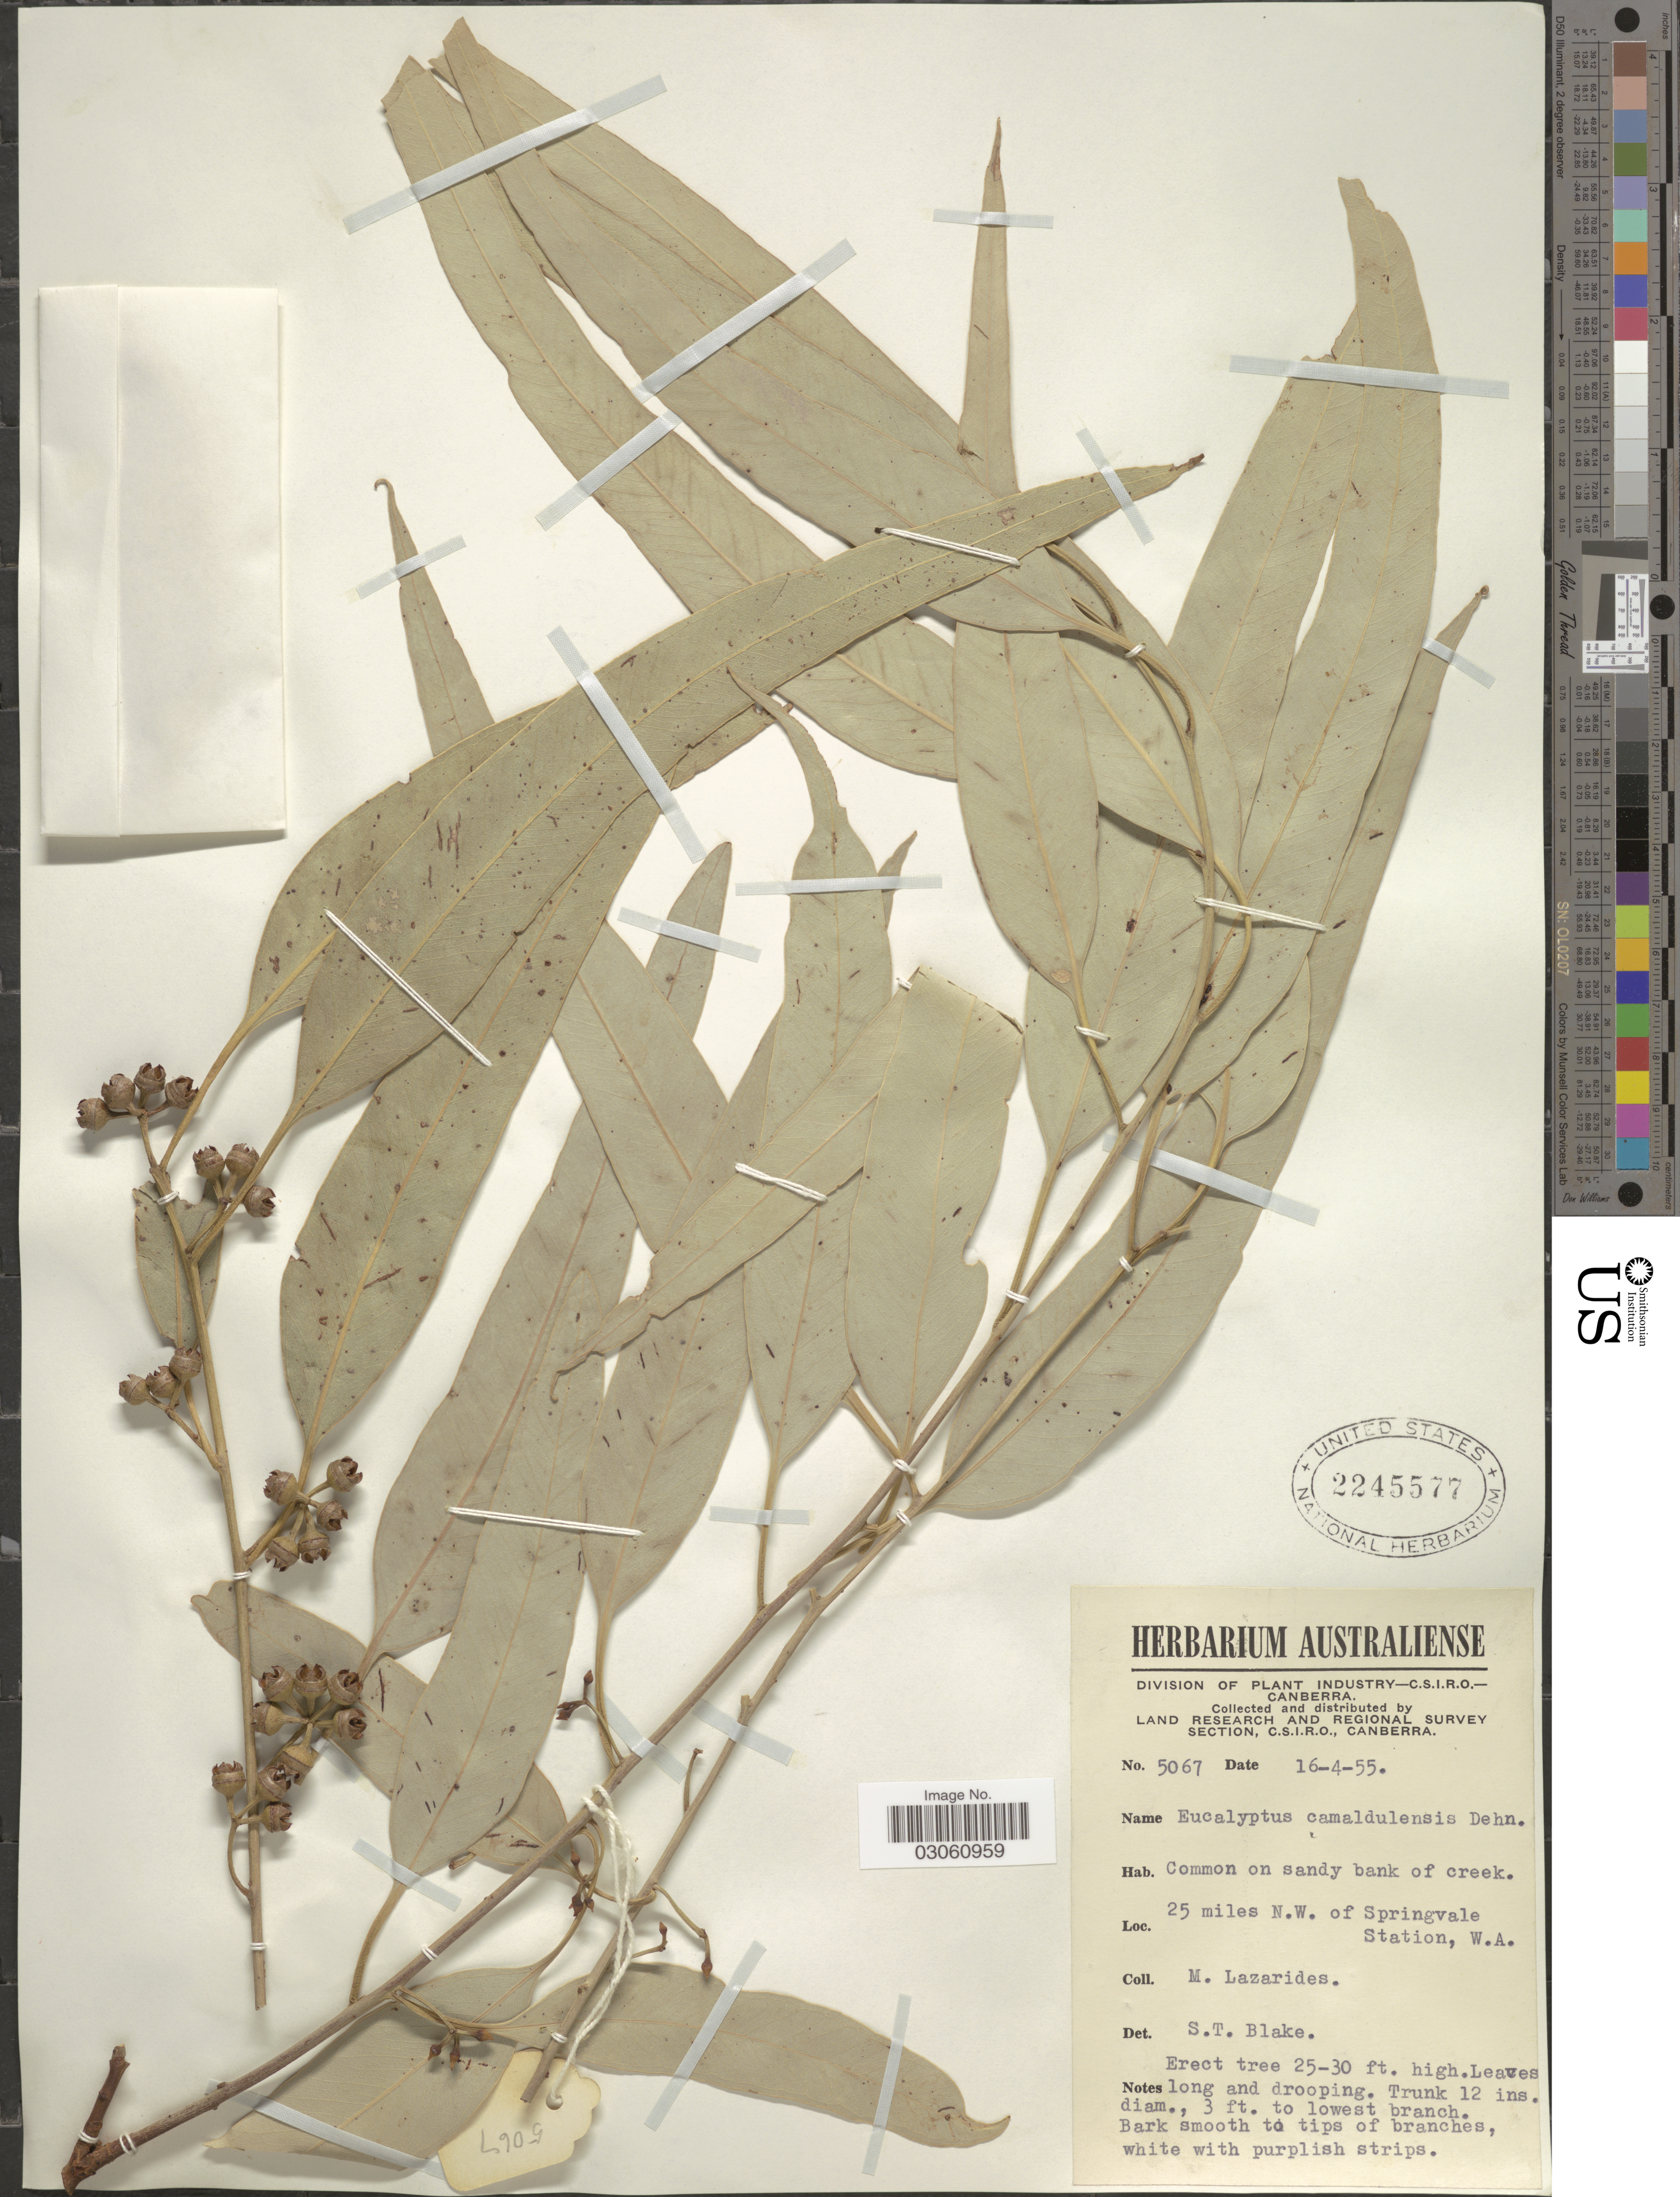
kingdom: Plantae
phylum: Tracheophyta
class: Magnoliopsida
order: Myrtales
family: Myrtaceae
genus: Eucalyptus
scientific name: Eucalyptus camaldulensis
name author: Dehnh.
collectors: M. Lazarides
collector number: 5067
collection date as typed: Transcribed d/m/y: 16/4/55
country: Australia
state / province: Western Australia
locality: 25 miles N.W. of Springvale Station, W. A.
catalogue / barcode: US 2245577